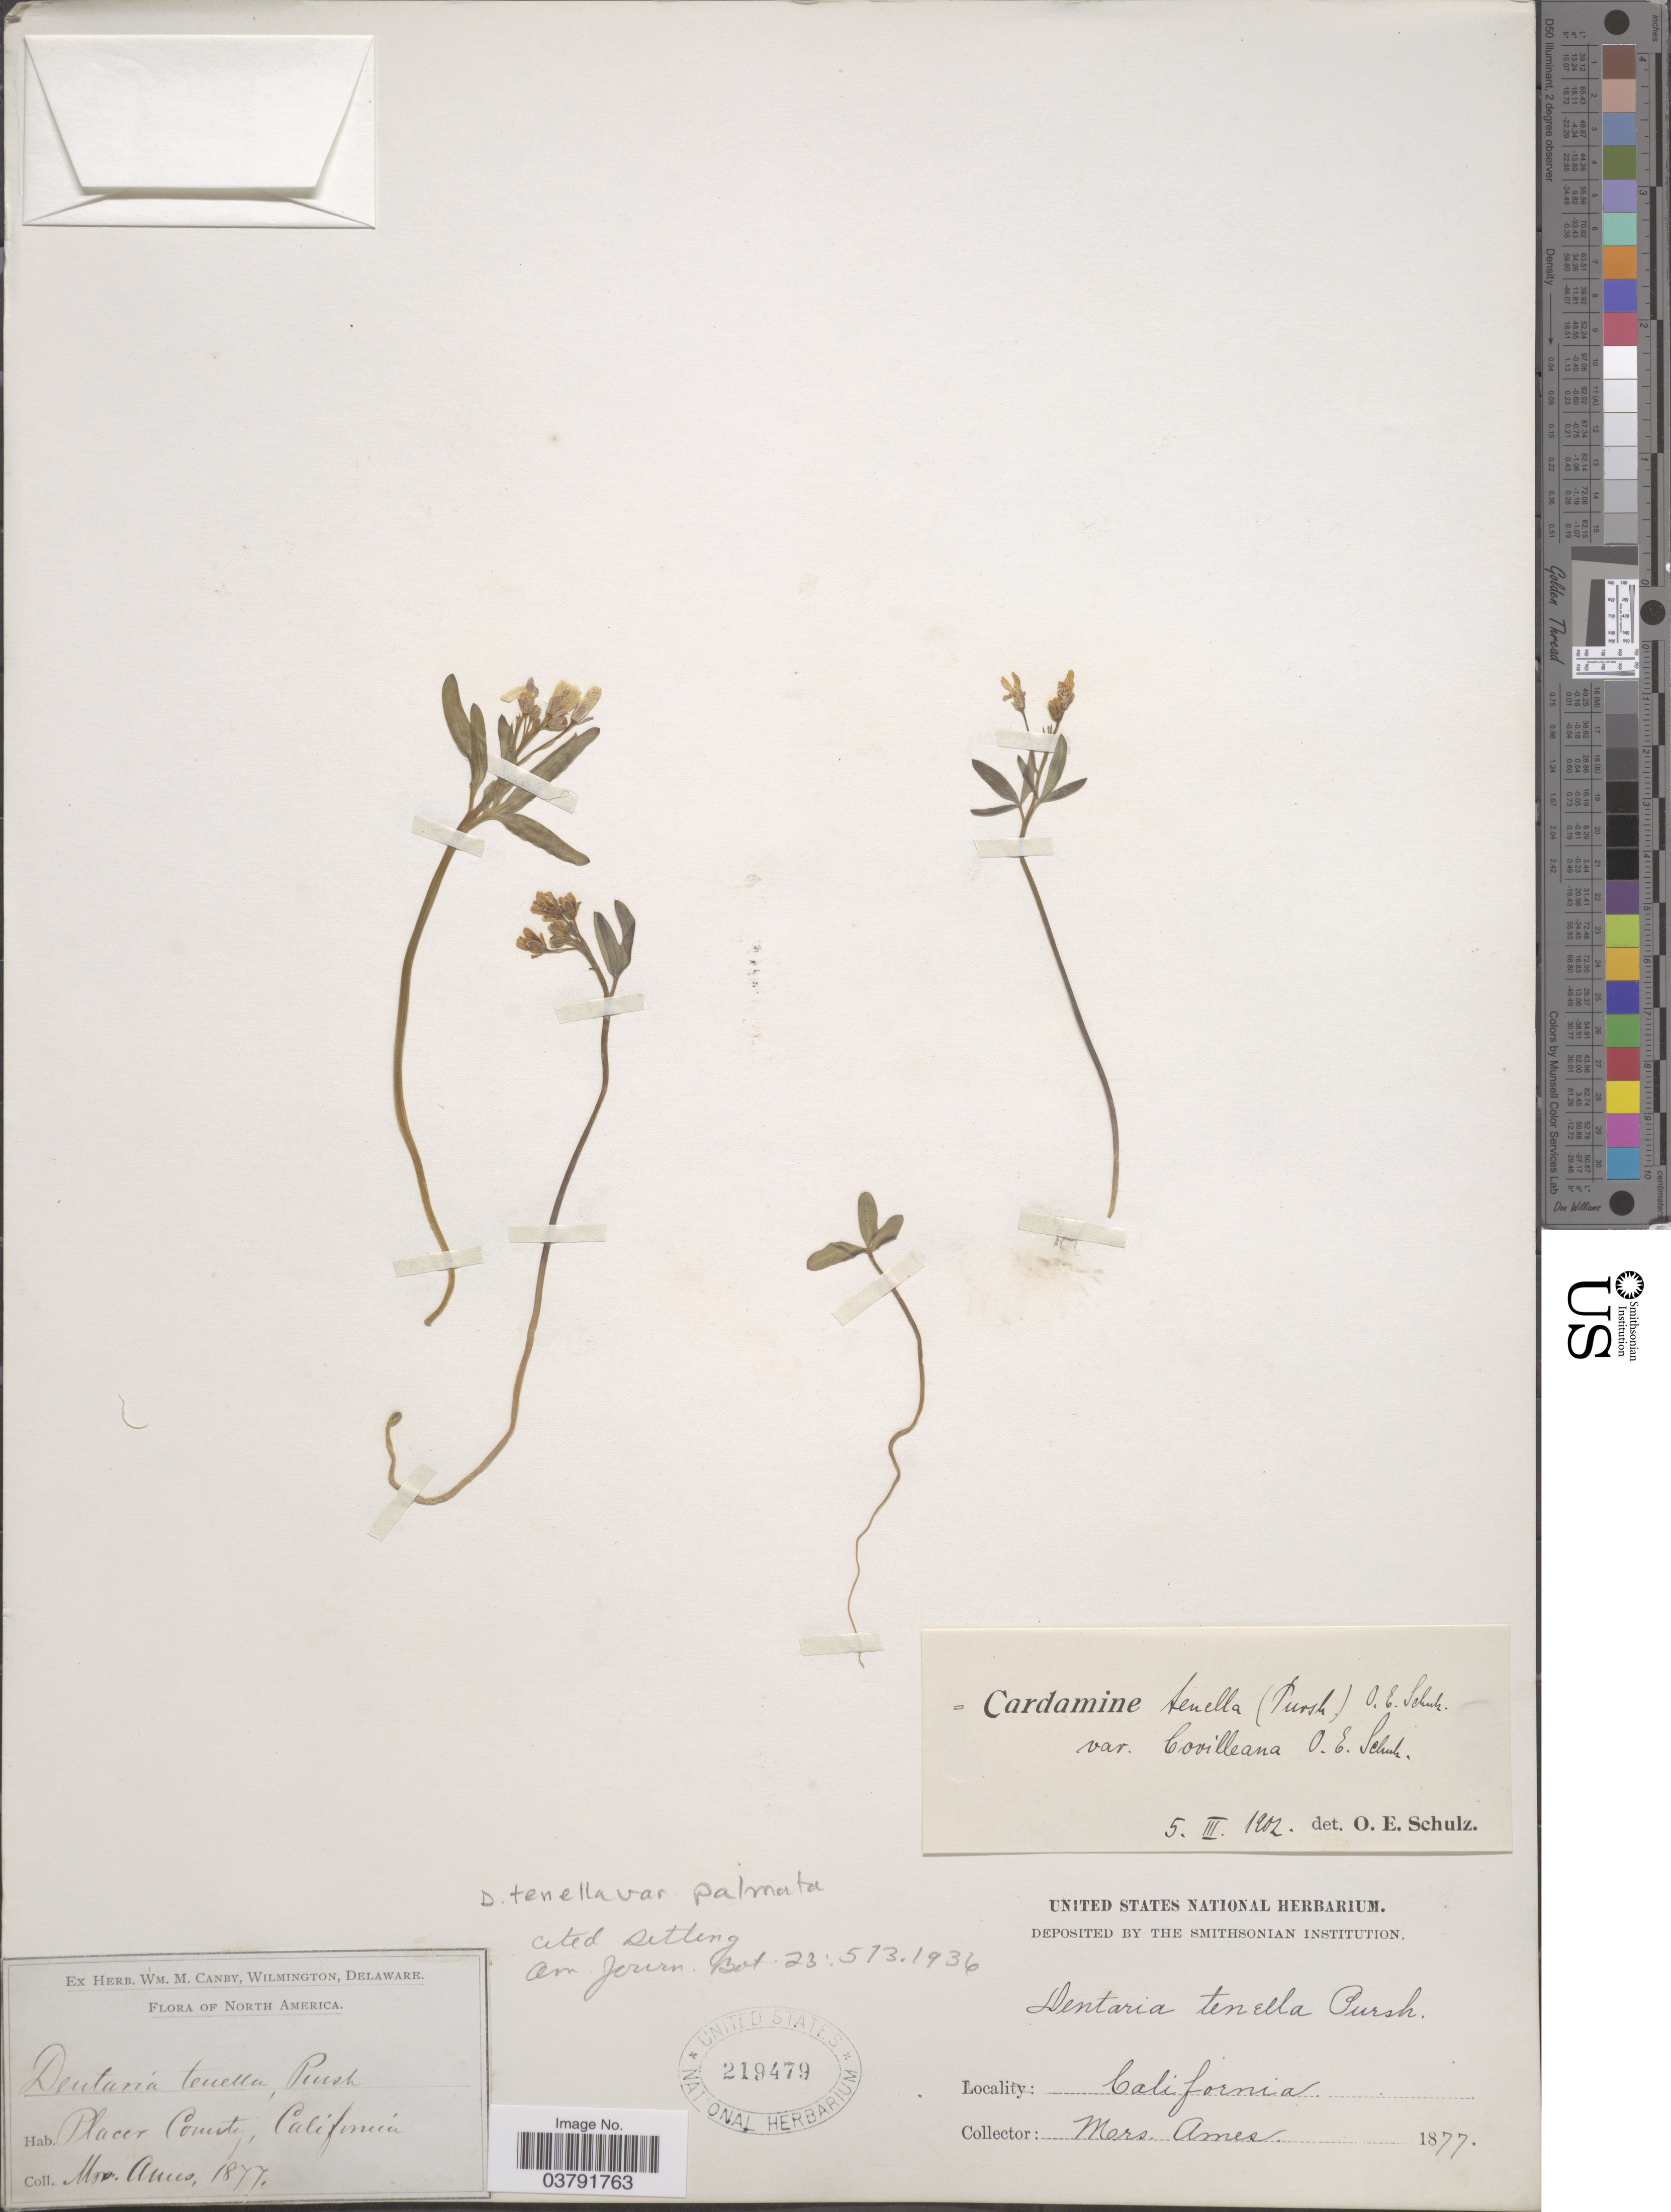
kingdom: Plantae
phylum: Tracheophyta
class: Magnoliopsida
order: Brassicales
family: Brassicaceae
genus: Dentaria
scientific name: Dentaria tenella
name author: Pursh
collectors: -- Ames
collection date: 1877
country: United States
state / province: California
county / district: Placer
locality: Placer County.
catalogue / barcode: US 219479